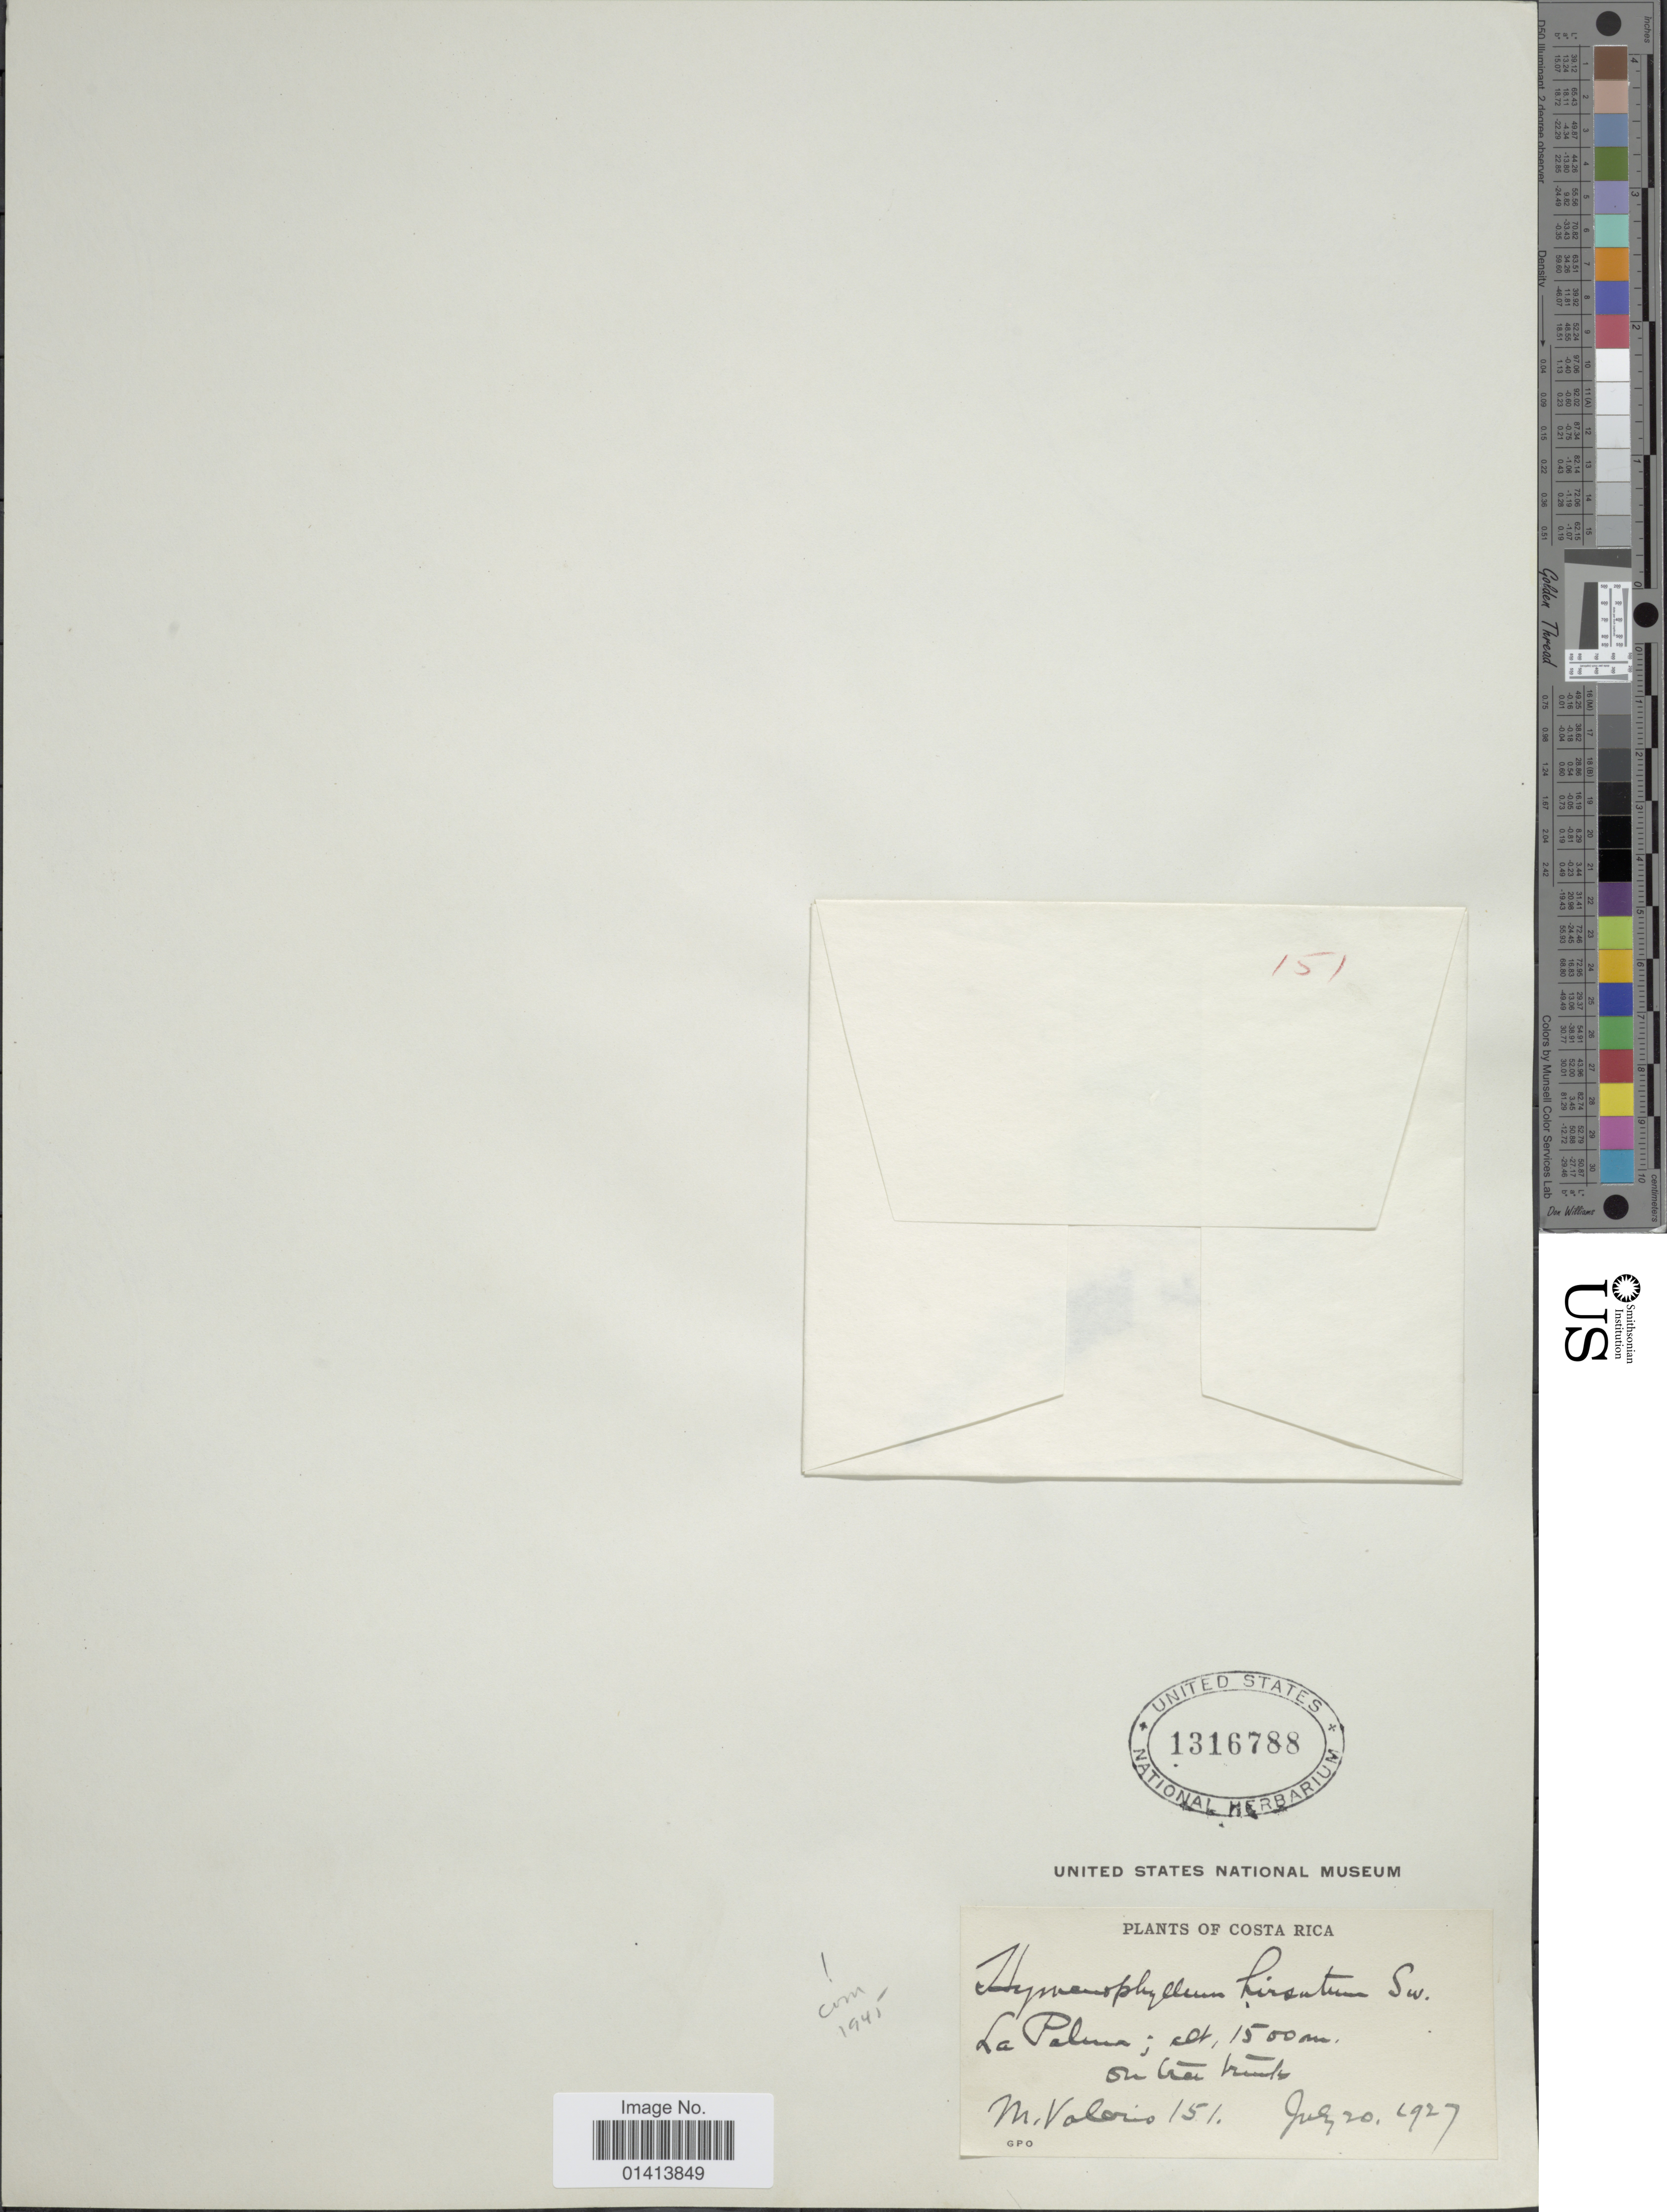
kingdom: Plantae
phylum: Tracheophyta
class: Polypodiopsida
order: Hymenophyllales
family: Hymenophyllaceae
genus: Hymenophyllum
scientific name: Hymenophyllum fragile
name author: (Hedw.) C.V. Morton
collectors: M. Valerio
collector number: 151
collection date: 1927-07-20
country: Costa Rica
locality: La Palma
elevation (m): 1500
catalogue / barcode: US 1316788